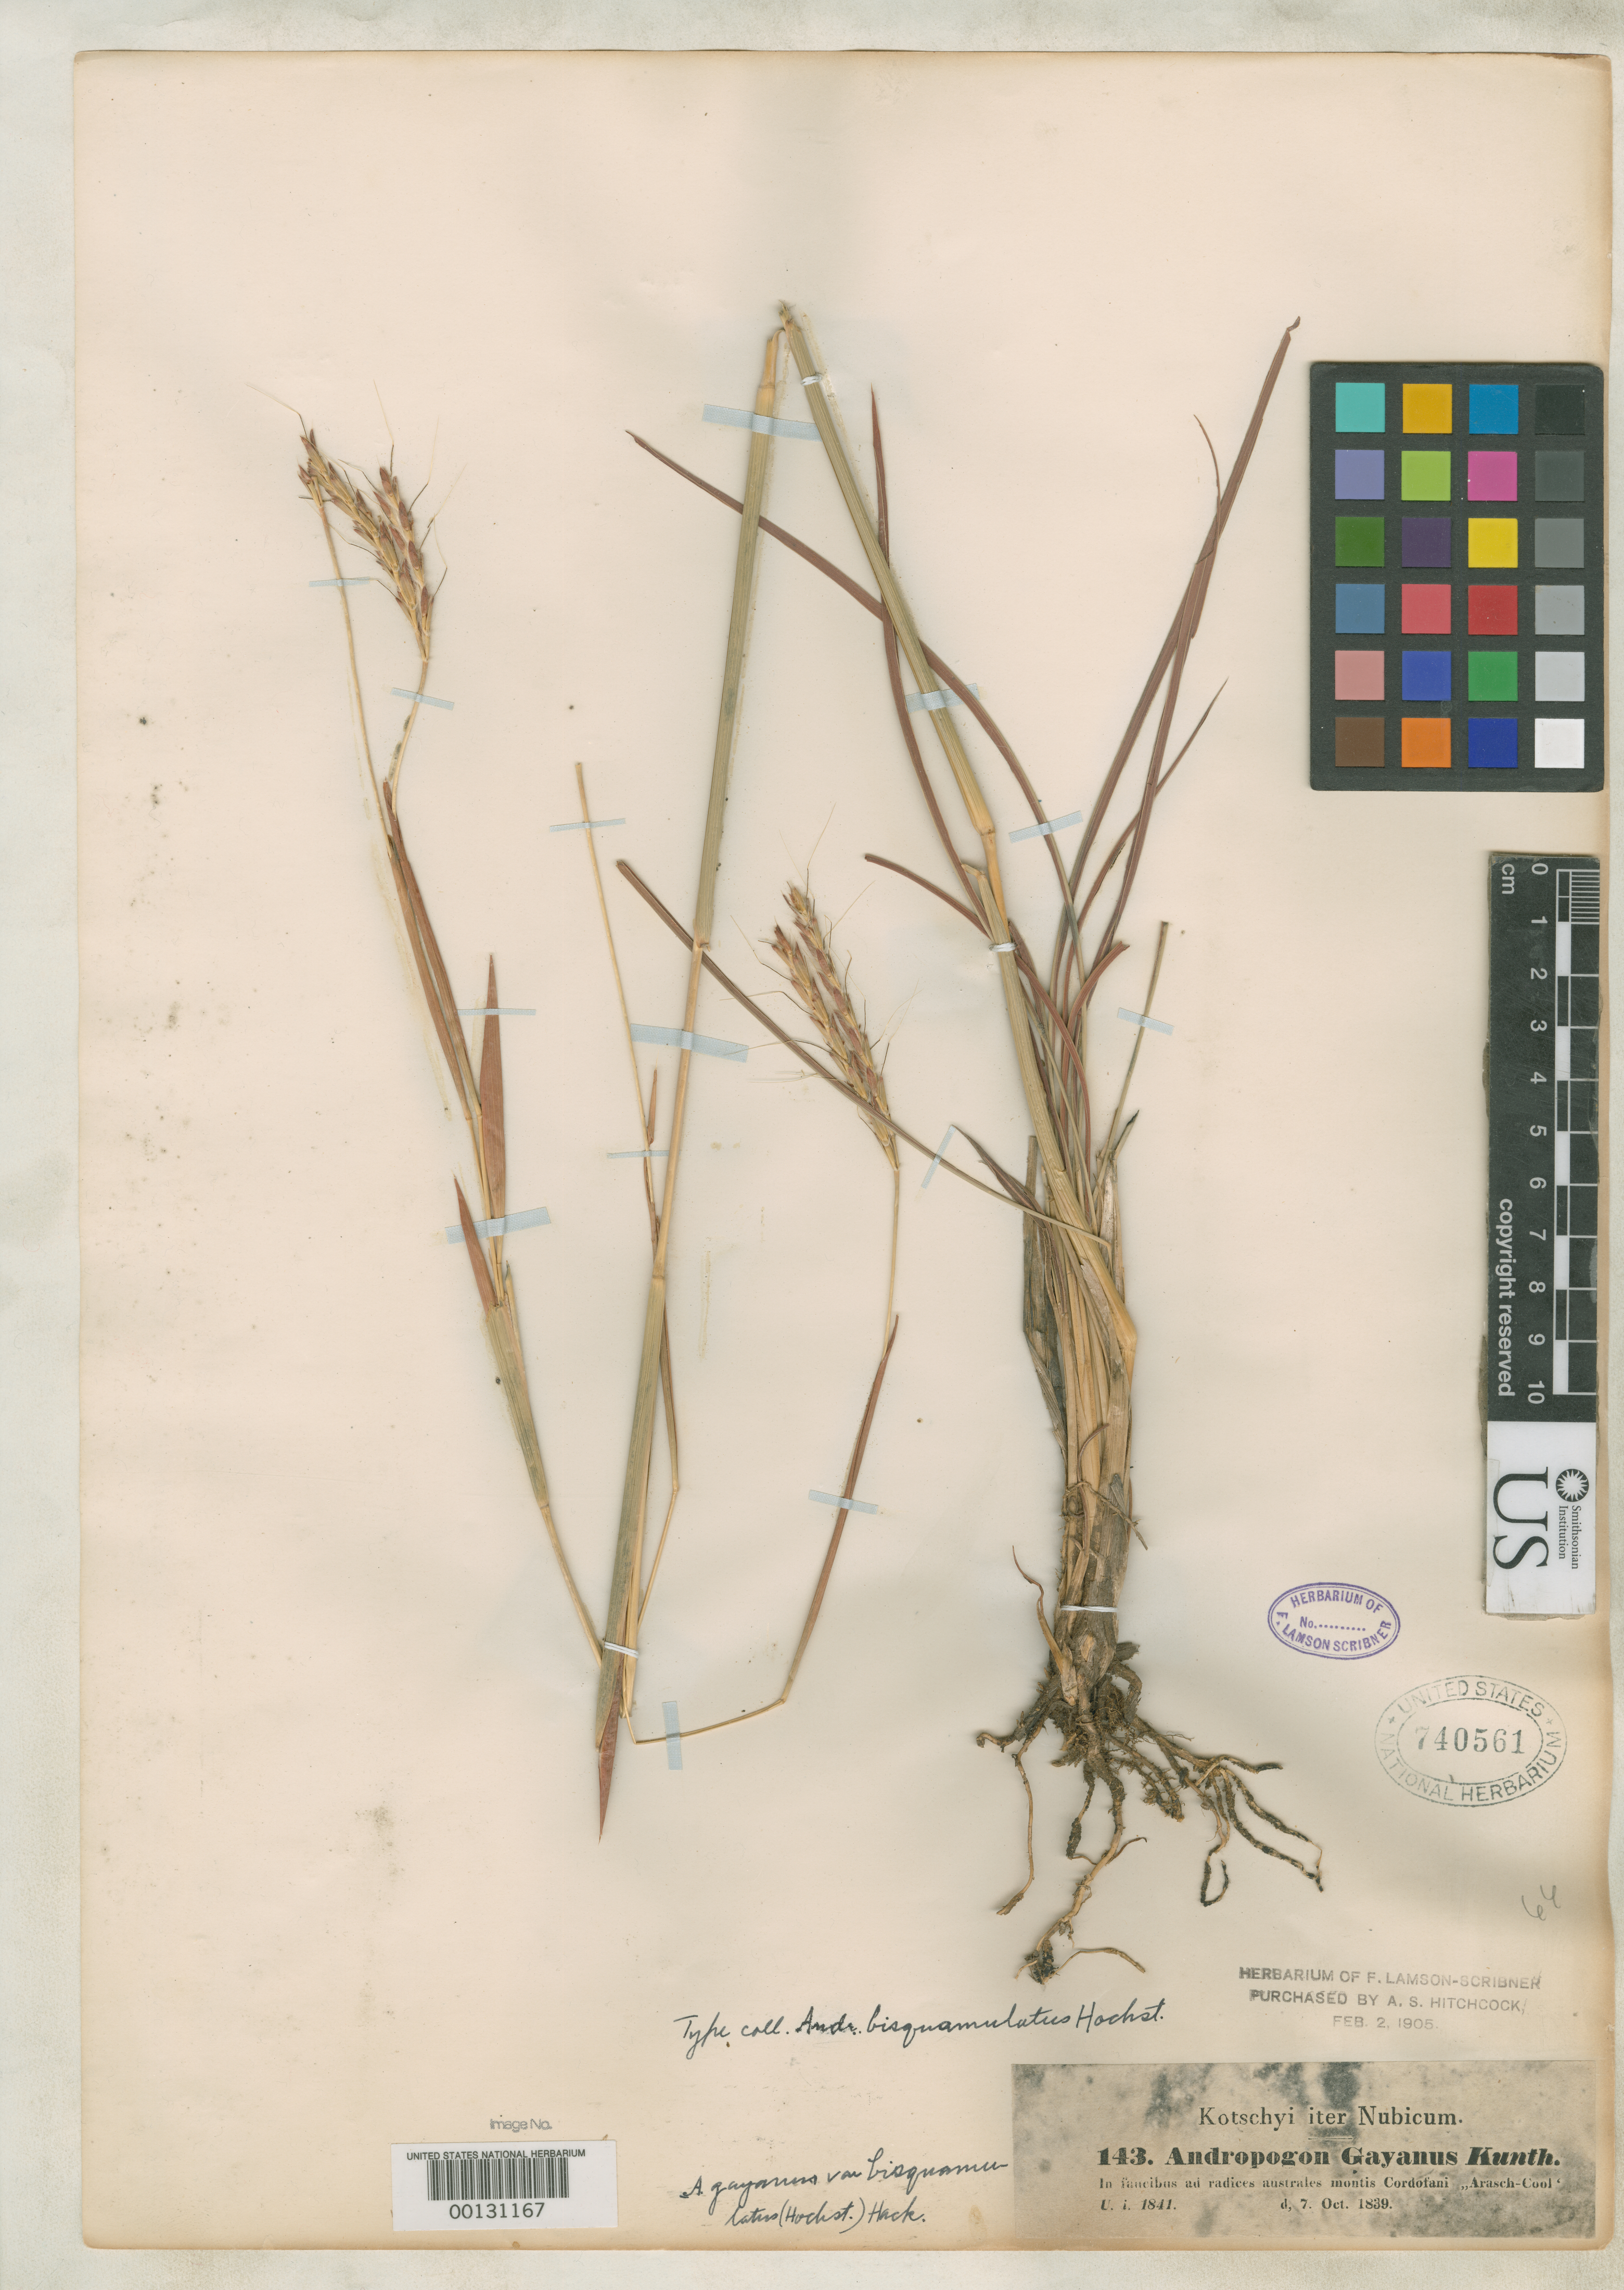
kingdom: Plantae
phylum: Tracheophyta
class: Liliopsida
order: Poales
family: Poaceae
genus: Andropogon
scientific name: Andropogon bisquamulatus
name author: Hochst.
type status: Isotype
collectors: K. G. Kotschy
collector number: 143 (Nubico Nr.)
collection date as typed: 07 Oct 1839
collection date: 1839-10-07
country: Sudan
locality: Cordofan montis Arasch-Cool Prov.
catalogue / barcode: US 740561